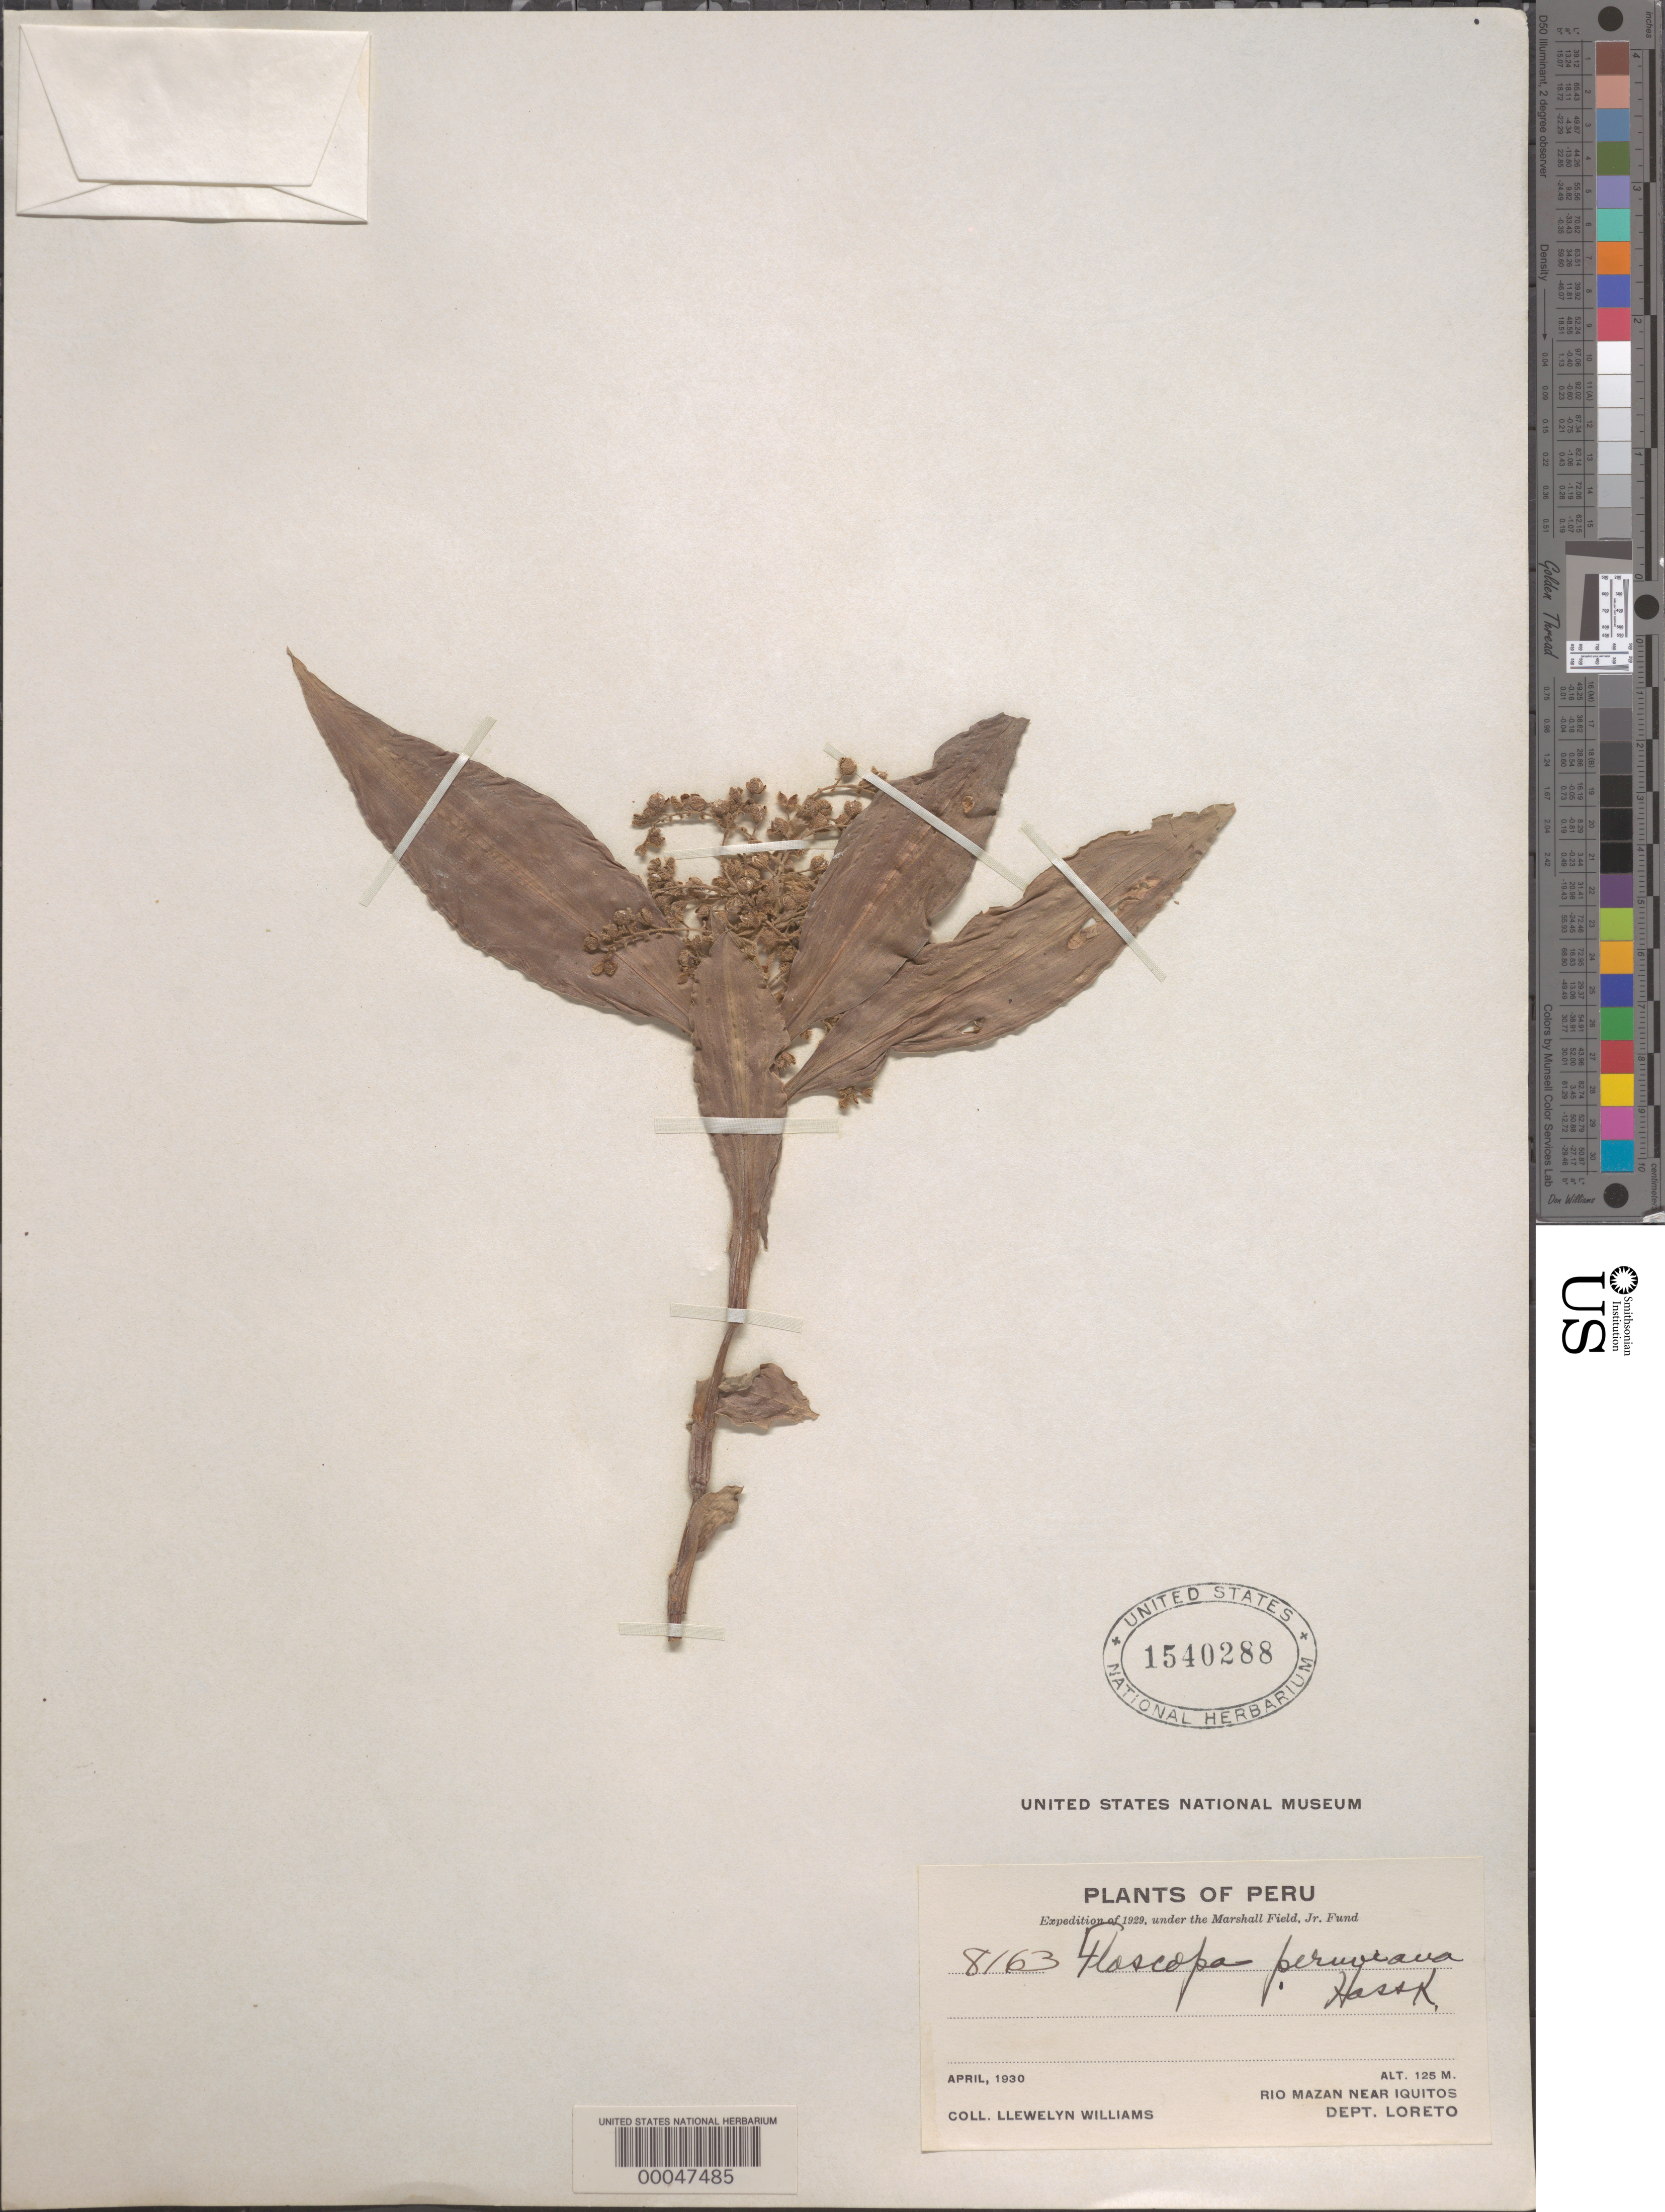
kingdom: Plantae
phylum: Tracheophyta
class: Liliopsida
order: Commelinales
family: Commelinaceae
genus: Floscopa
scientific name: Floscopa peruviana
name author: Hassk. ex C.B. Clarke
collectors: Ll. Williams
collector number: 8163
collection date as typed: Apr 1930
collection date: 1930-04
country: Peru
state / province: Loreto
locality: Rio mazan near iquitos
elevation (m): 125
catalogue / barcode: US 1540288